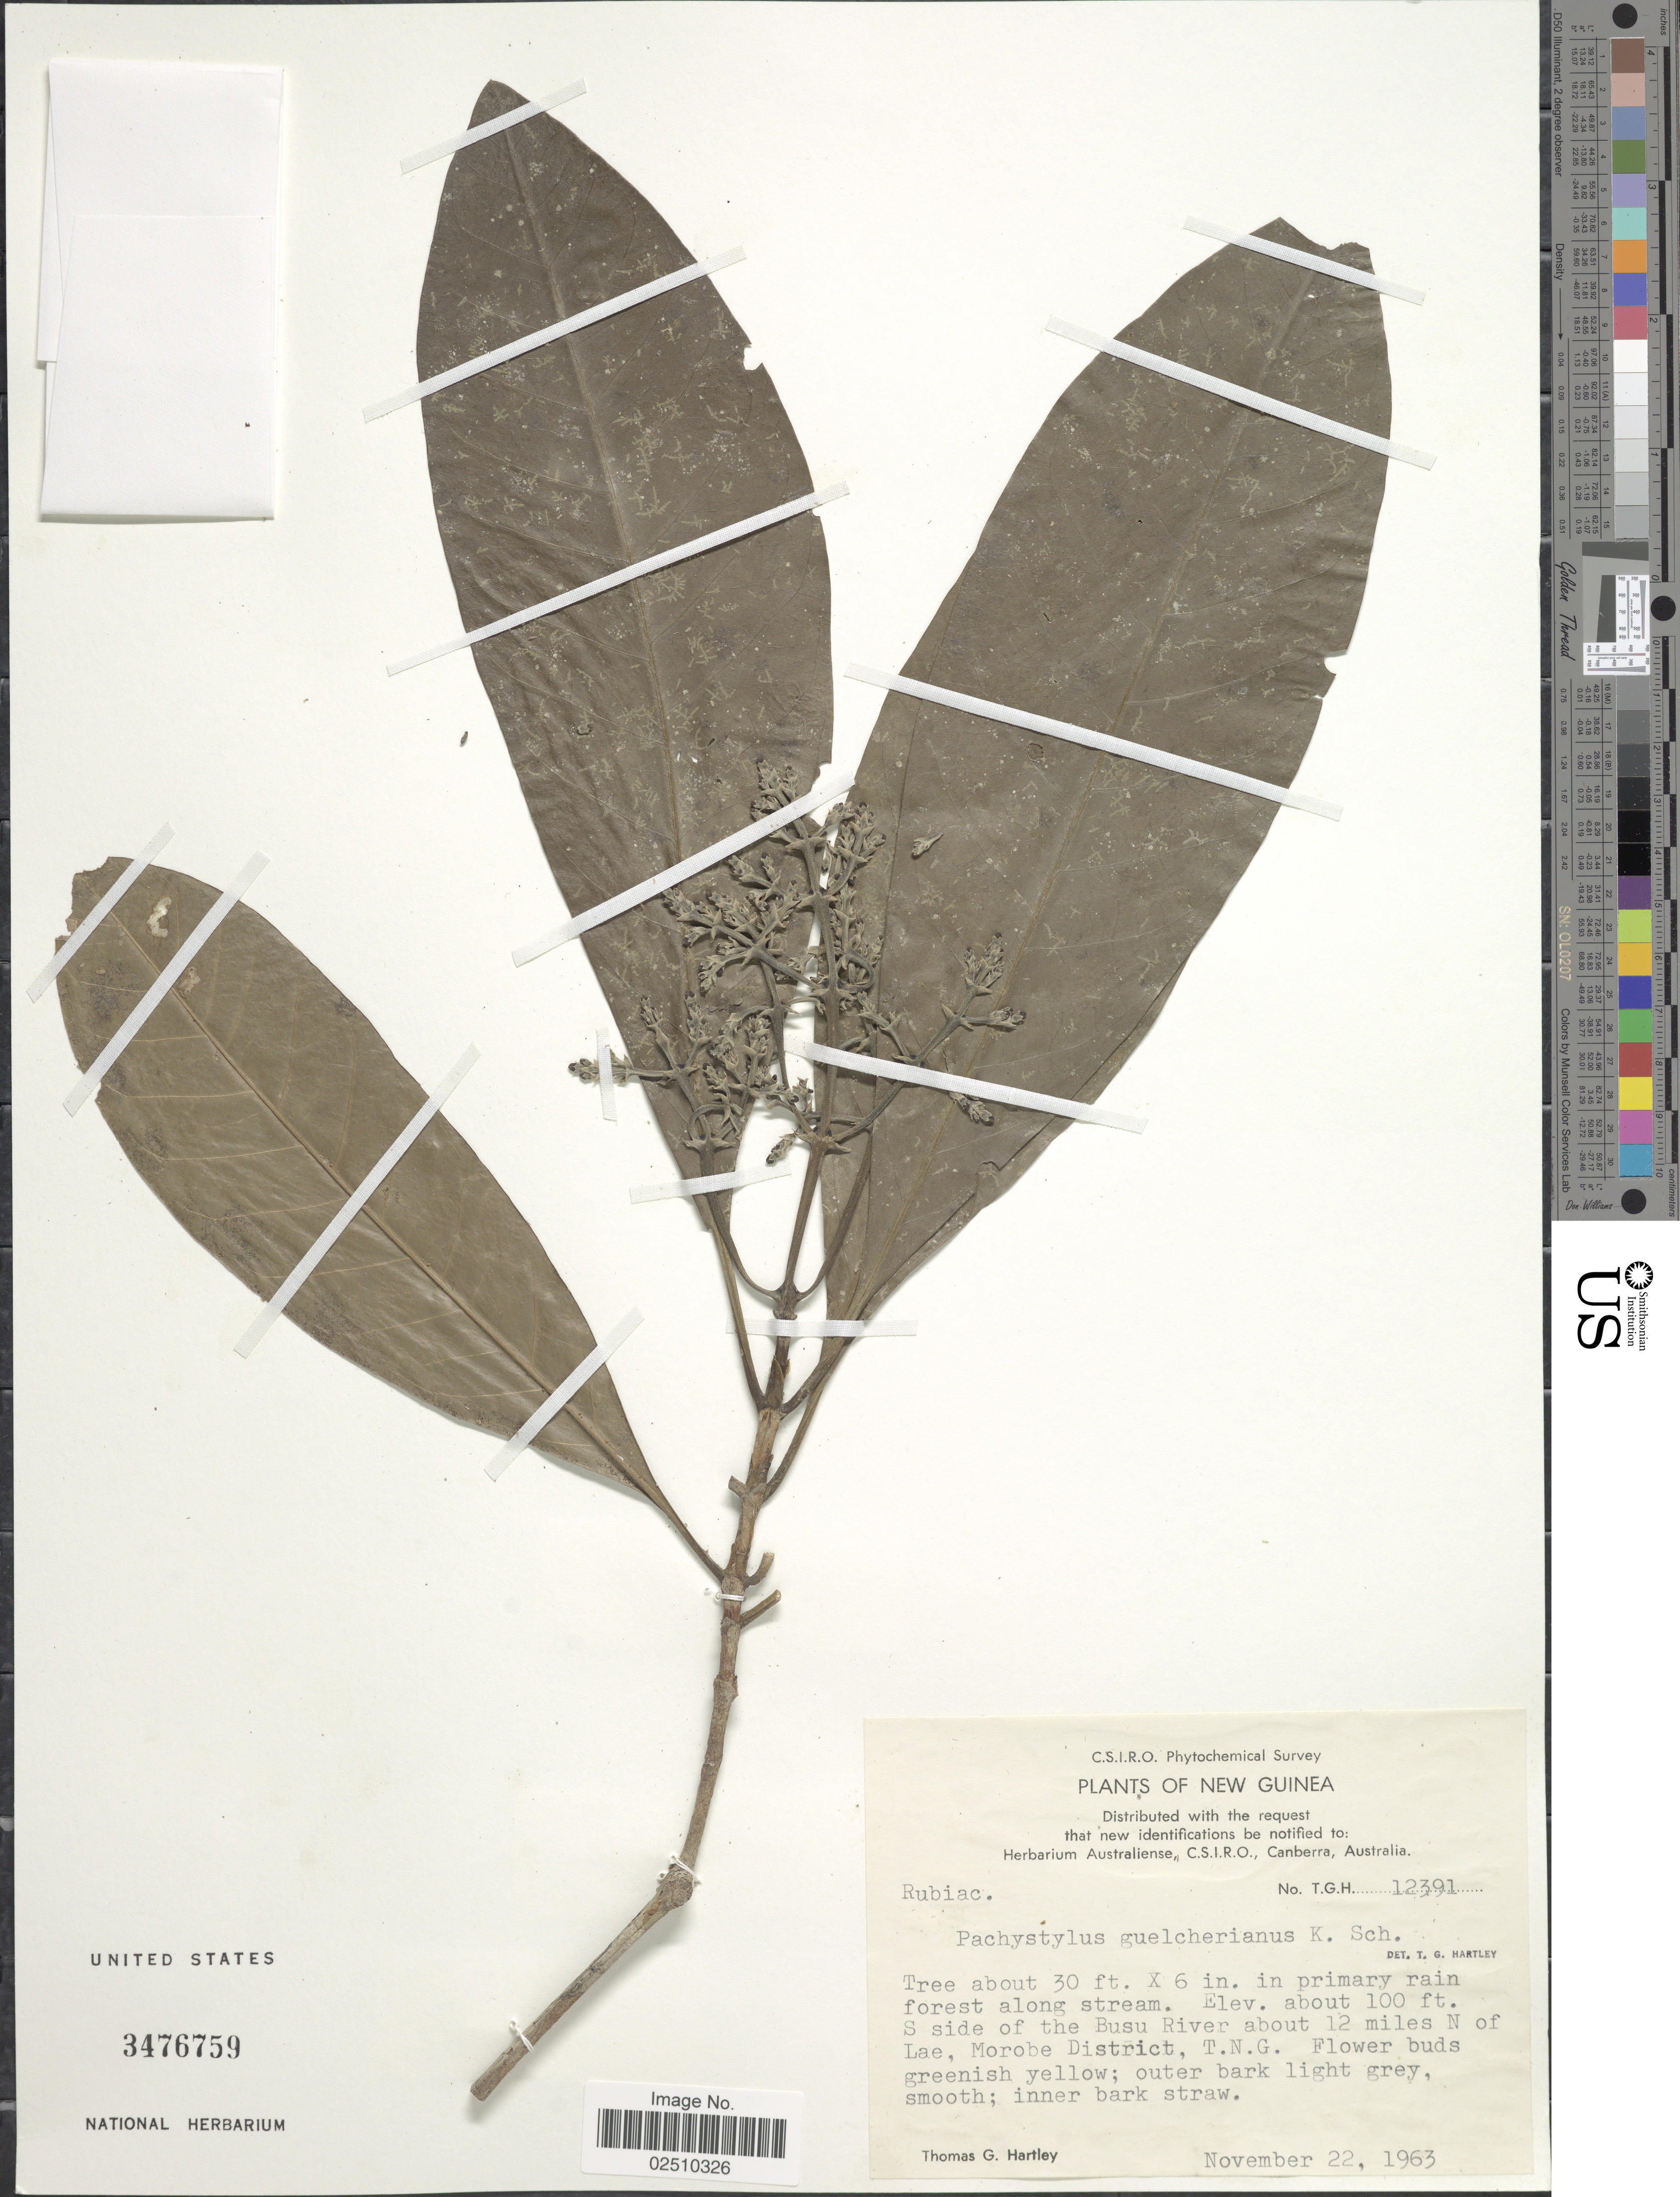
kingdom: Plantae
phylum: Tracheophyta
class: Magnoliopsida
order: Gentianales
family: Rubiaceae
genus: Pachystylus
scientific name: Pachystylus guelcherianus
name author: K. Schum.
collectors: T. G. Hartley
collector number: TGH12391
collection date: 1963-11-22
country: Papua New Guinea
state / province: Morobe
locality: S side of the Busu River about 12 miles N of Lae, Morobe District, T.N.G.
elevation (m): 30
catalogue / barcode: US 3476759